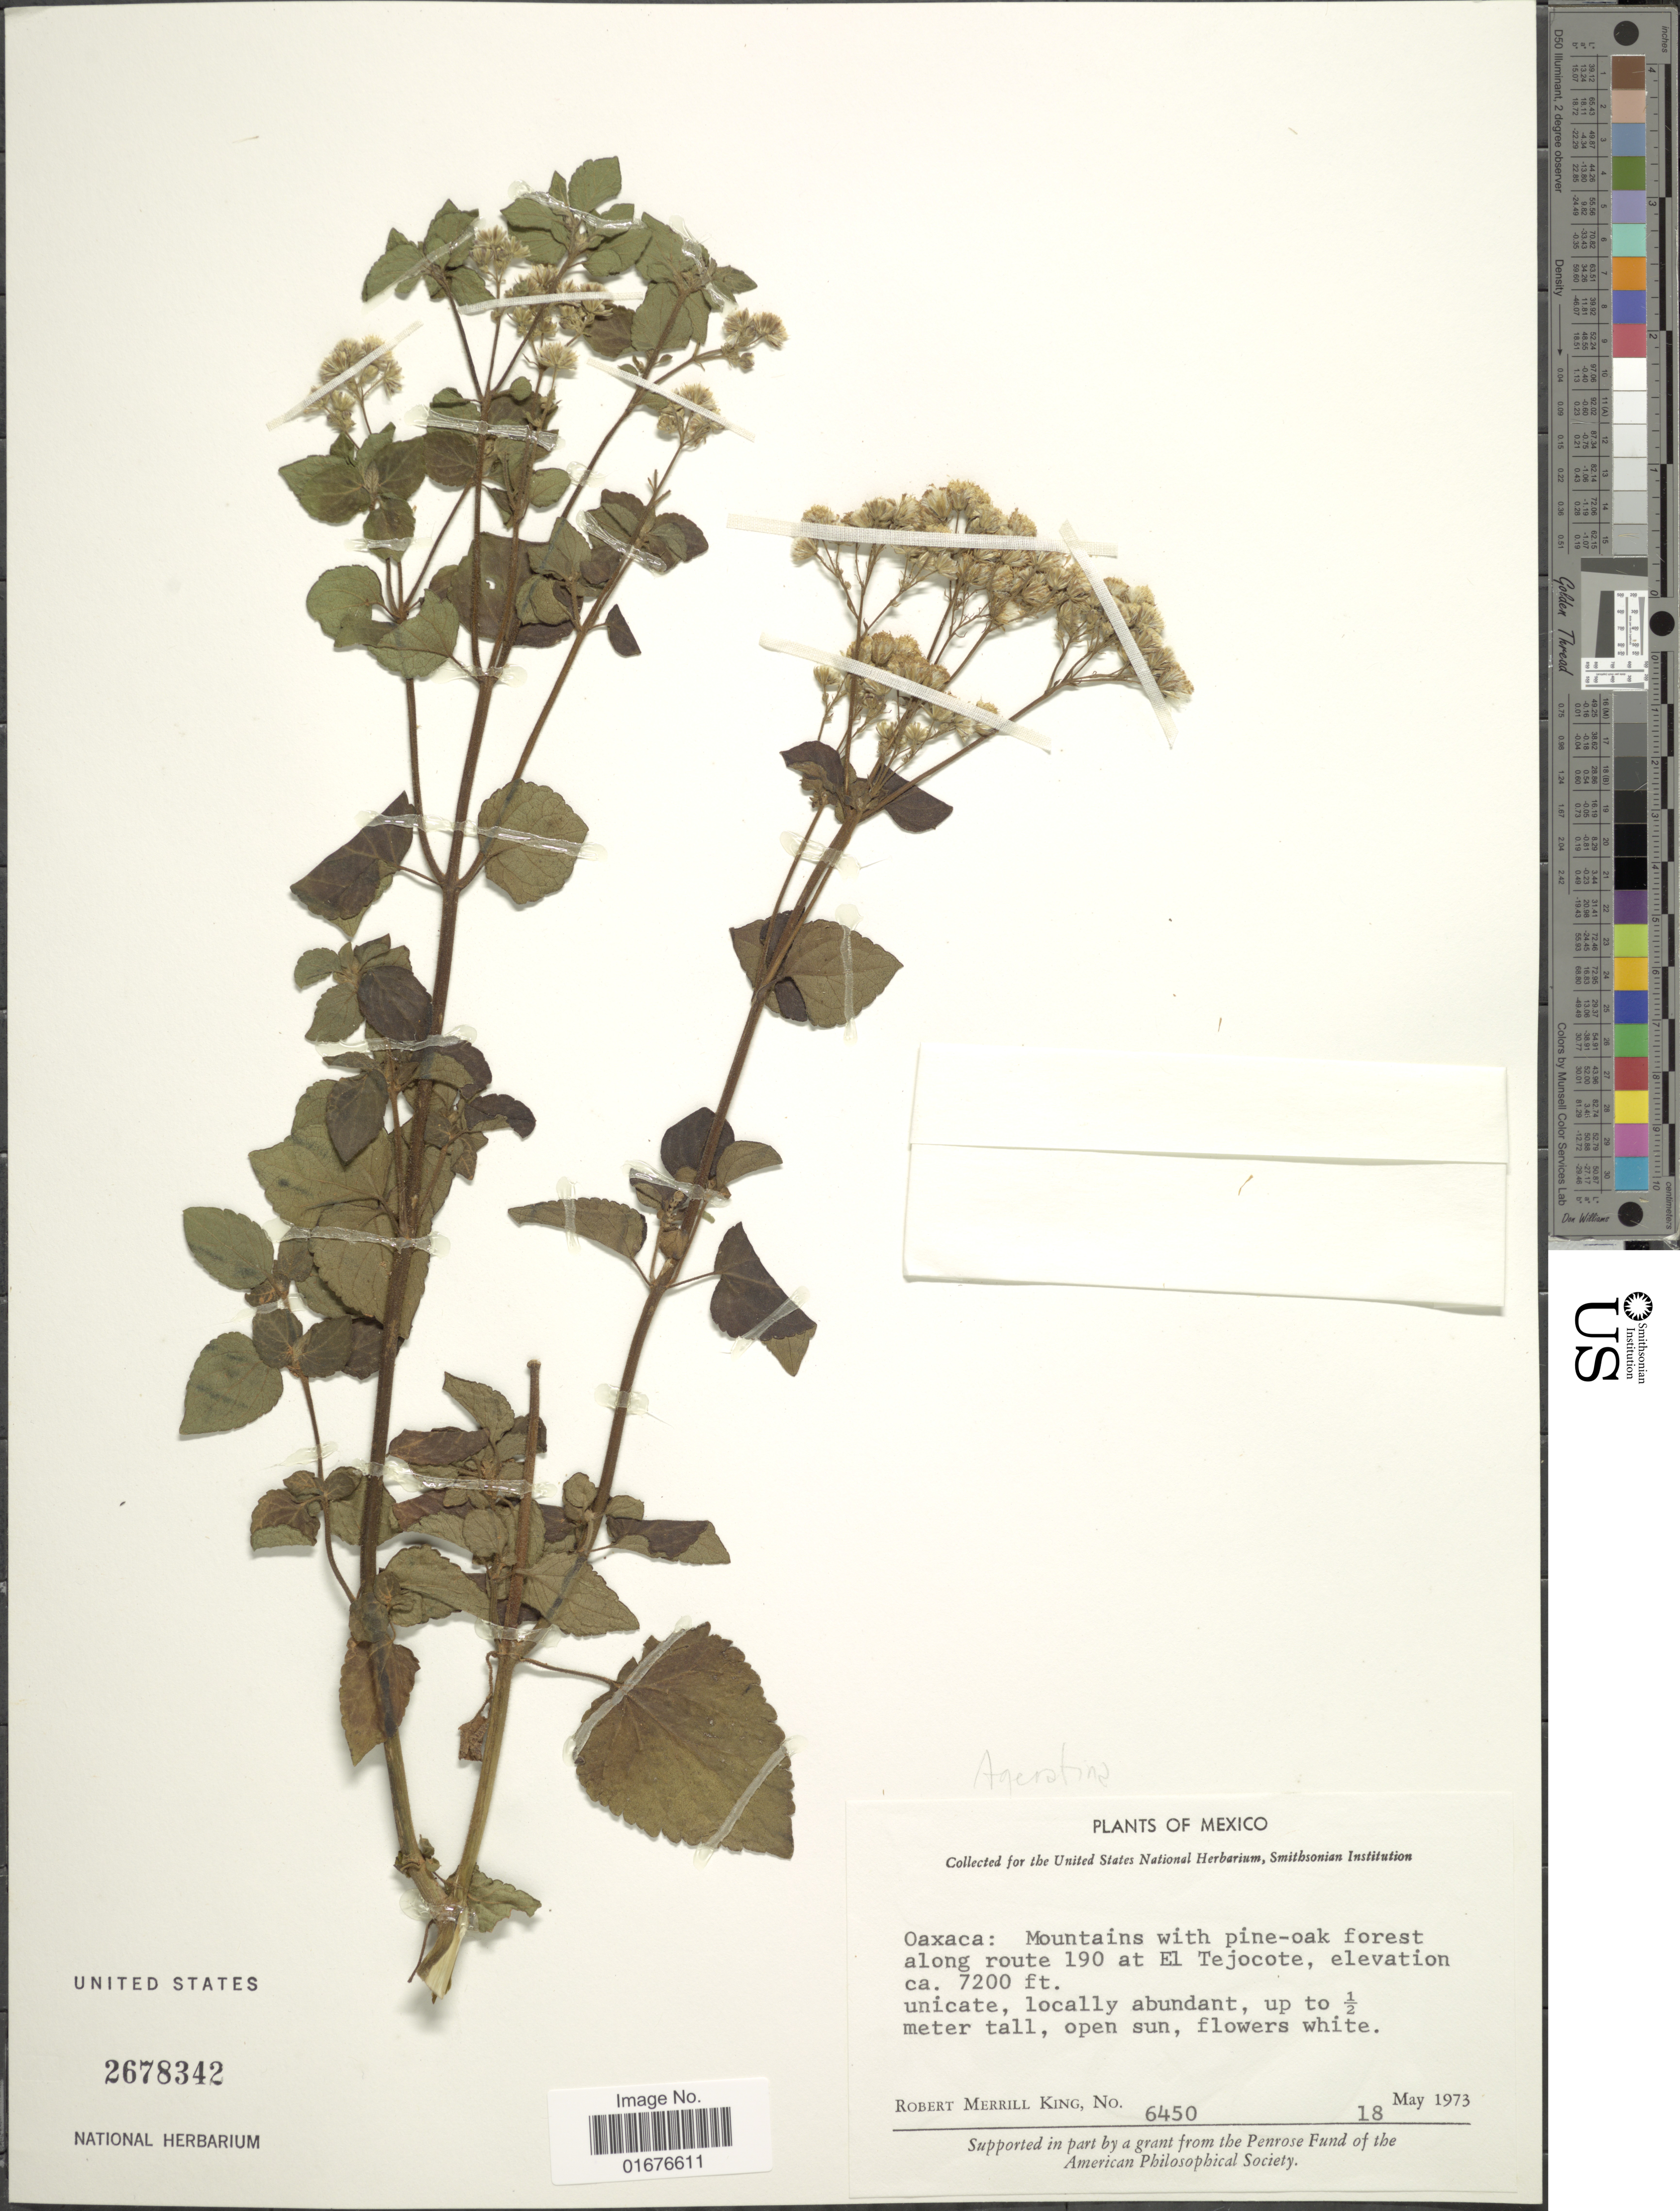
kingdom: Plantae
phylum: Tracheophyta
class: Magnoliopsida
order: Asterales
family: Asteraceae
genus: Ageratina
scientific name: Ageratina pichinchensis var. bustamenta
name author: (DC.) R.M. King & H. Rob.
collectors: R. M. King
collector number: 6450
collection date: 1973-05-18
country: Mexico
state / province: Oaxaca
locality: Mountains with pine-ak forest along route 190 at El Tejocote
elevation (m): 2195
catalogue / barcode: US 2678342